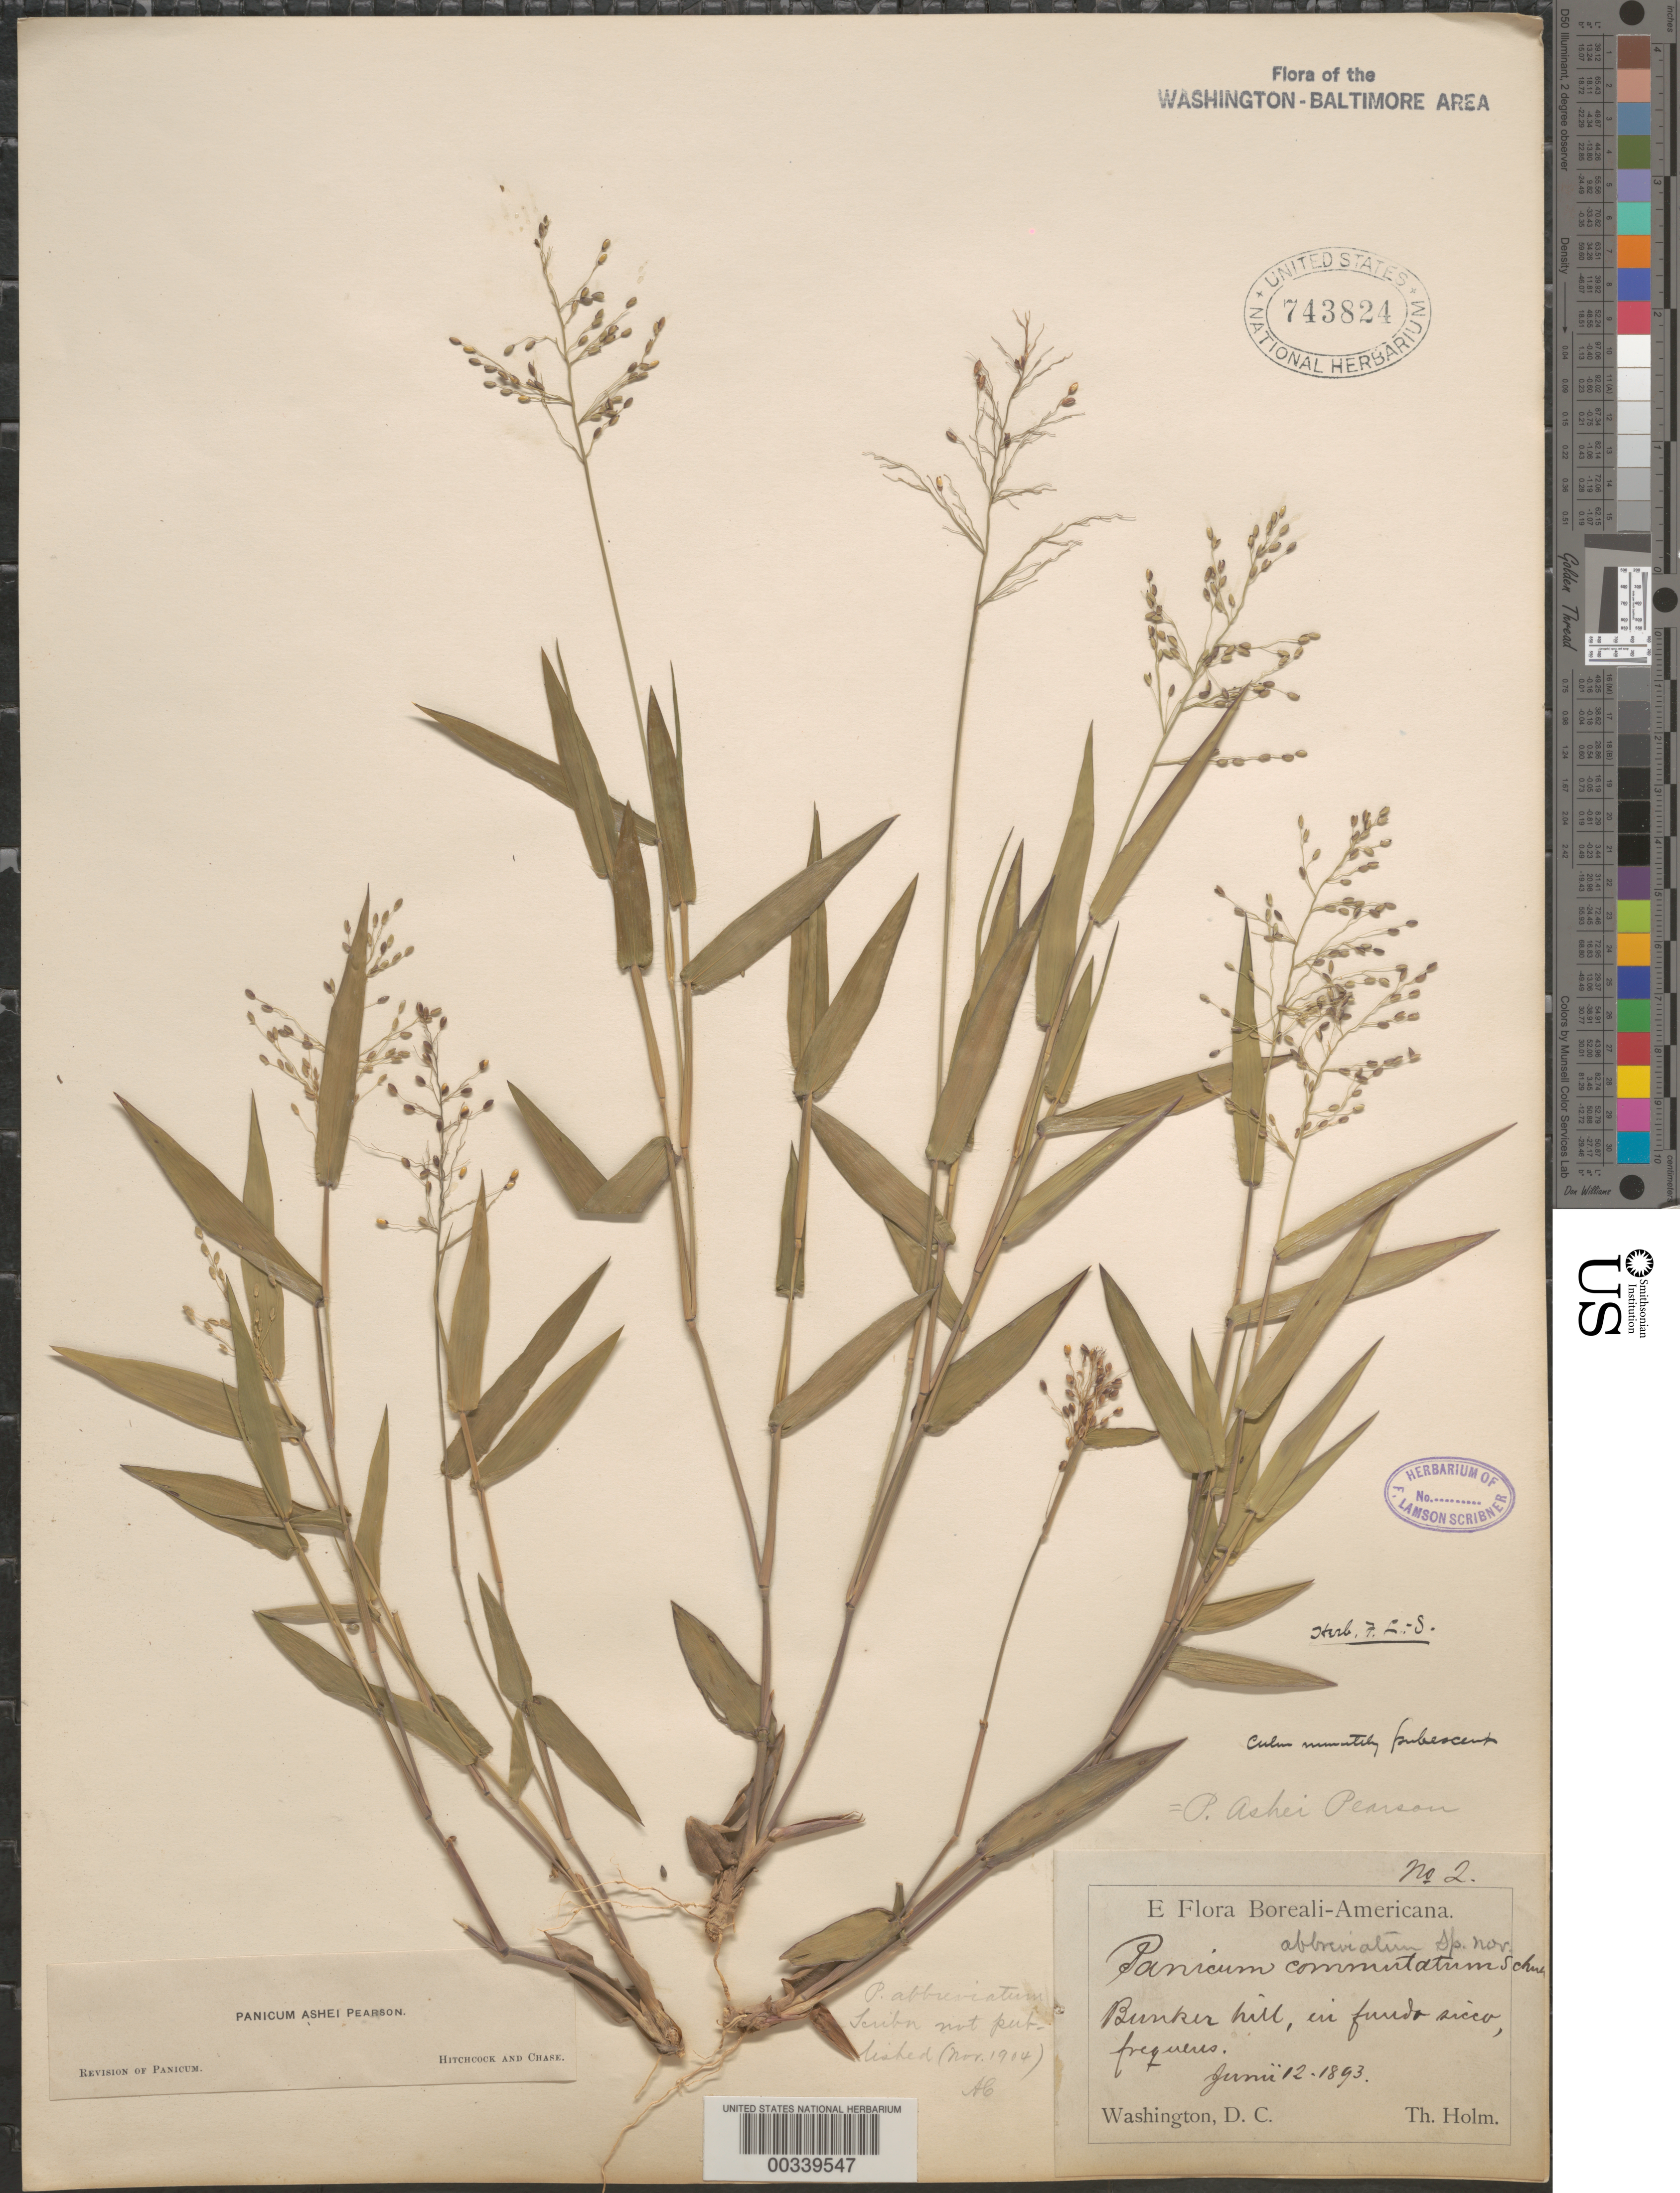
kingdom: Plantae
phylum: Tracheophyta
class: Liliopsida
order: Poales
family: Poaceae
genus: Dichanthelium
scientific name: Dichanthelium commutatum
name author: (Schult.) Gould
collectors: T. Holm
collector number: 2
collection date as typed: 12 Jun 1893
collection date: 1893-06-12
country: United States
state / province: District of Columbia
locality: Bunker Hill Fort Circle Parks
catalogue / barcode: US 743824